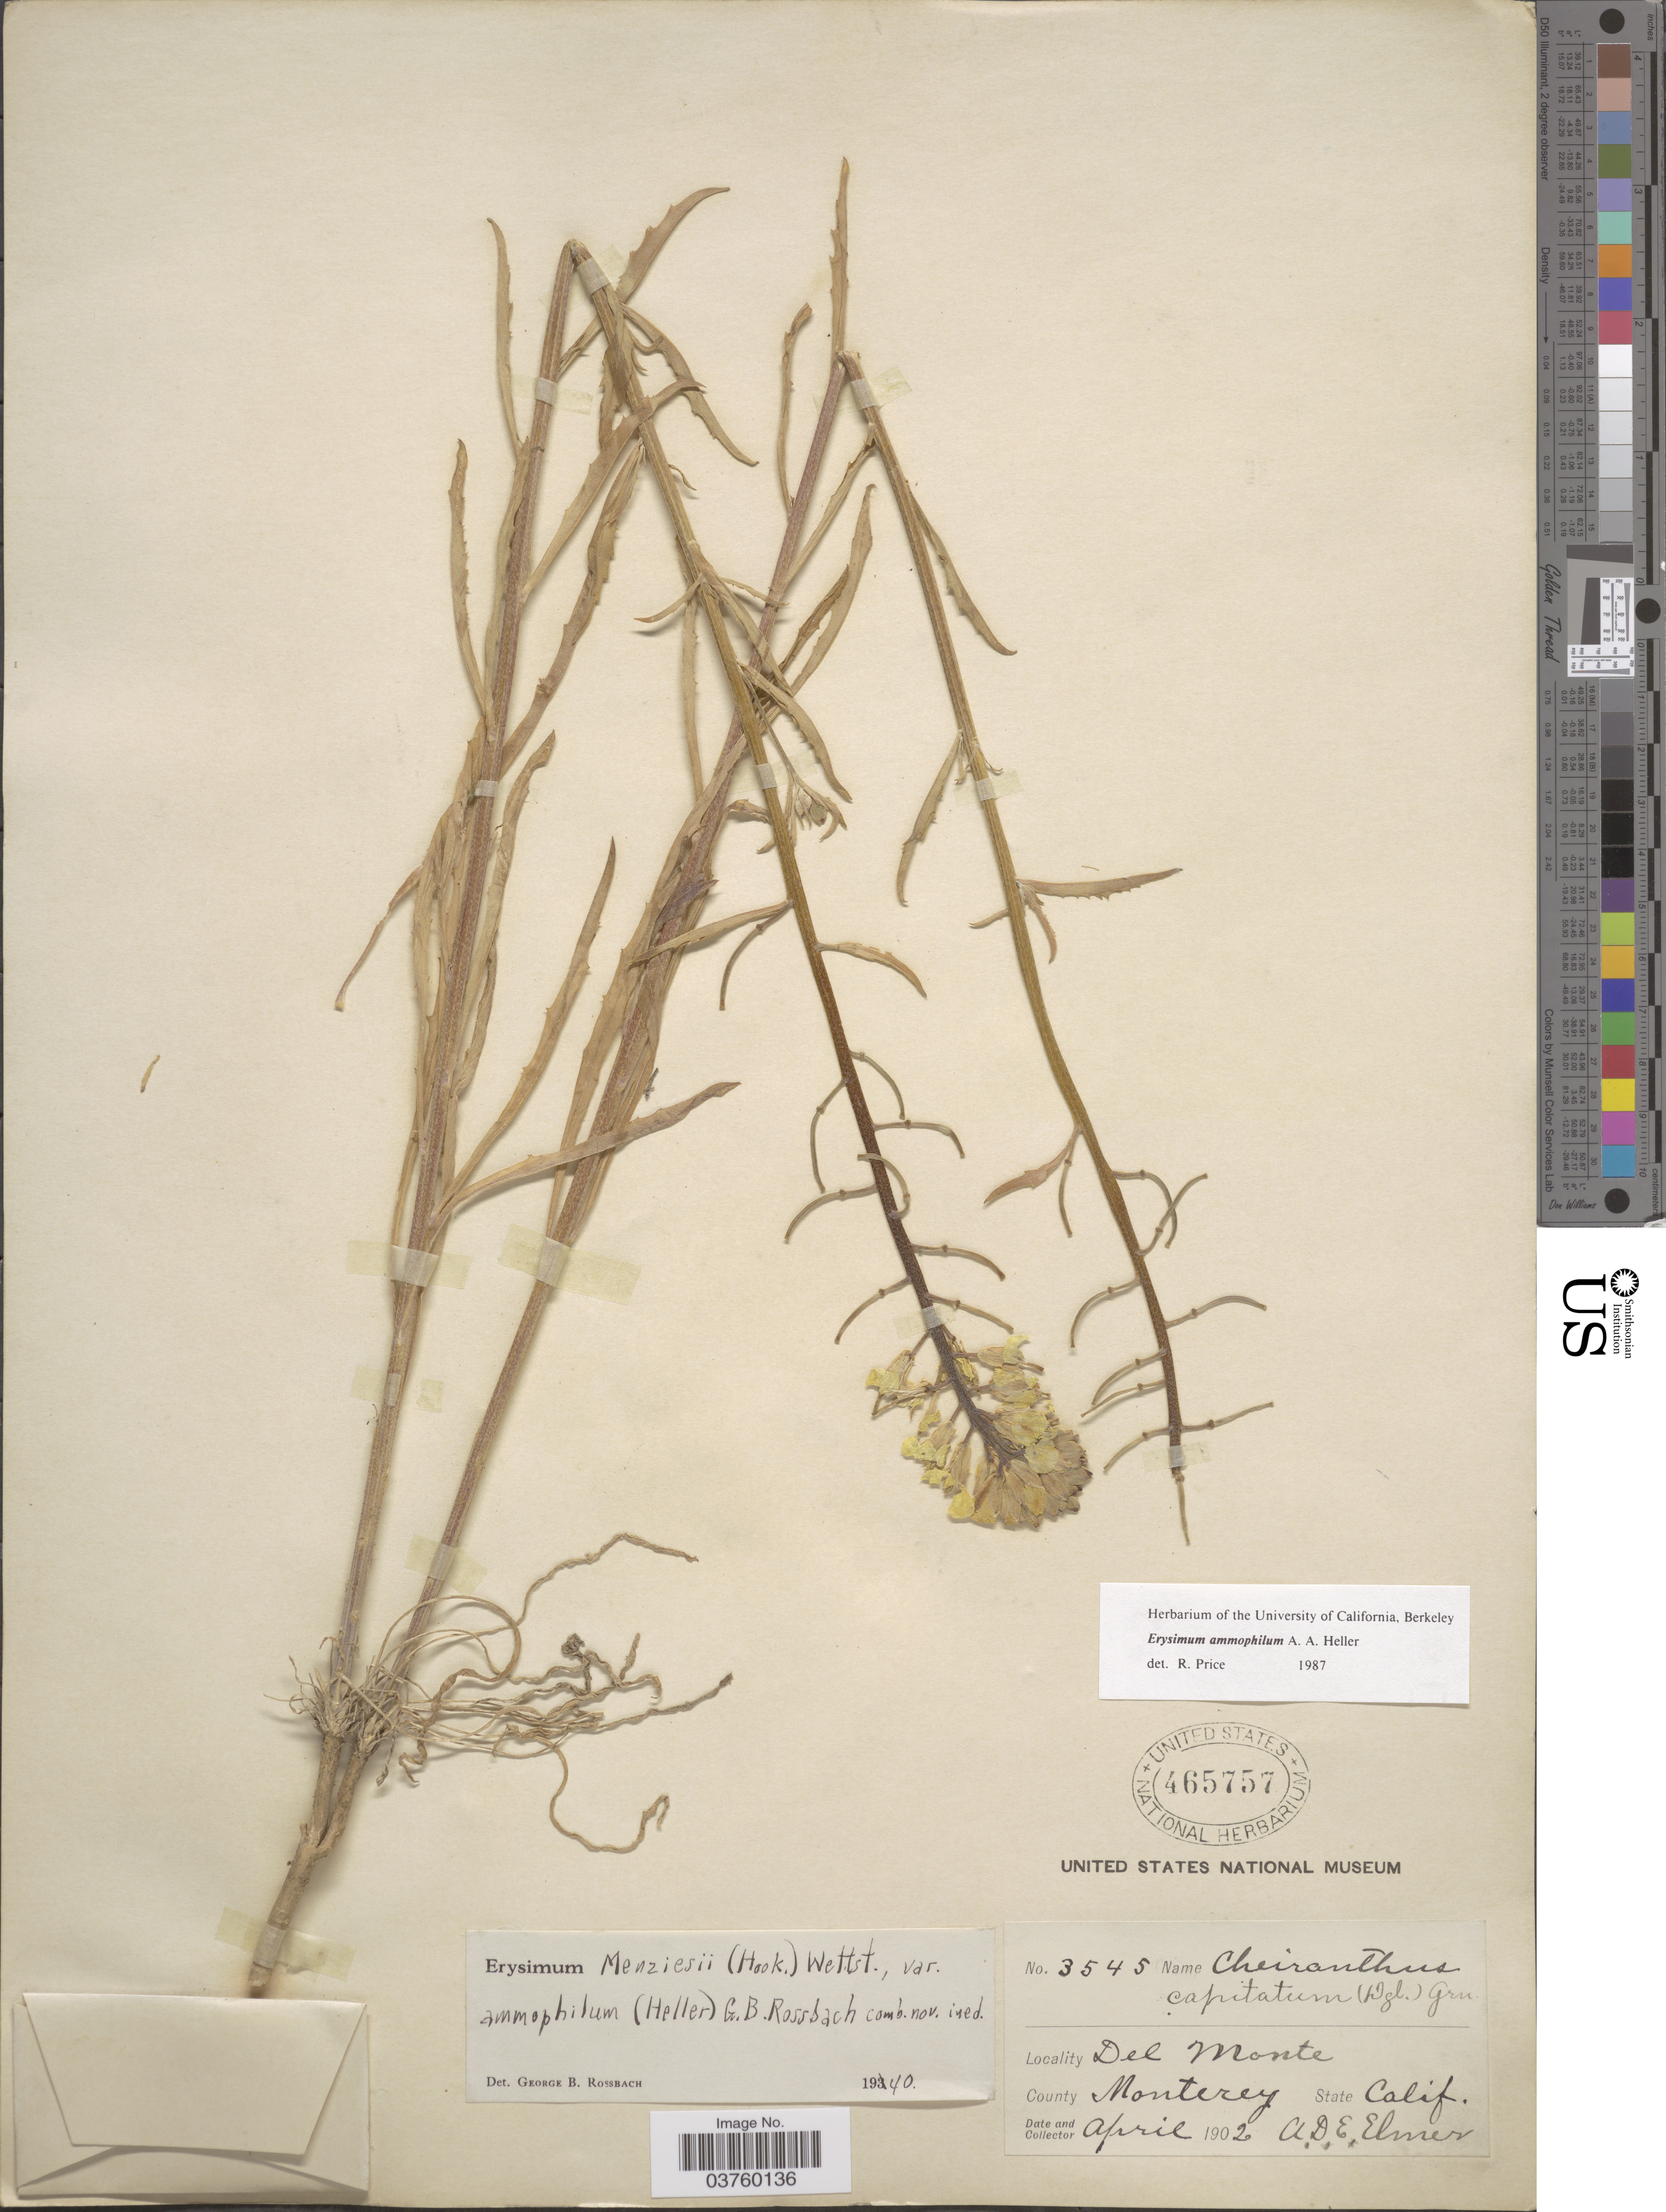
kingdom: Plantae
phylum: Tracheophyta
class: Magnoliopsida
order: Brassicales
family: Brassicaceae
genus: Erysimum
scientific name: Erysimum ammophilum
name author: A. Heller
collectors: A. D. E. Elmer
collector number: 3545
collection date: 1902-04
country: United States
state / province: California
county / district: Monterey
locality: Del Monte. County Monterey.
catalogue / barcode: US 465757